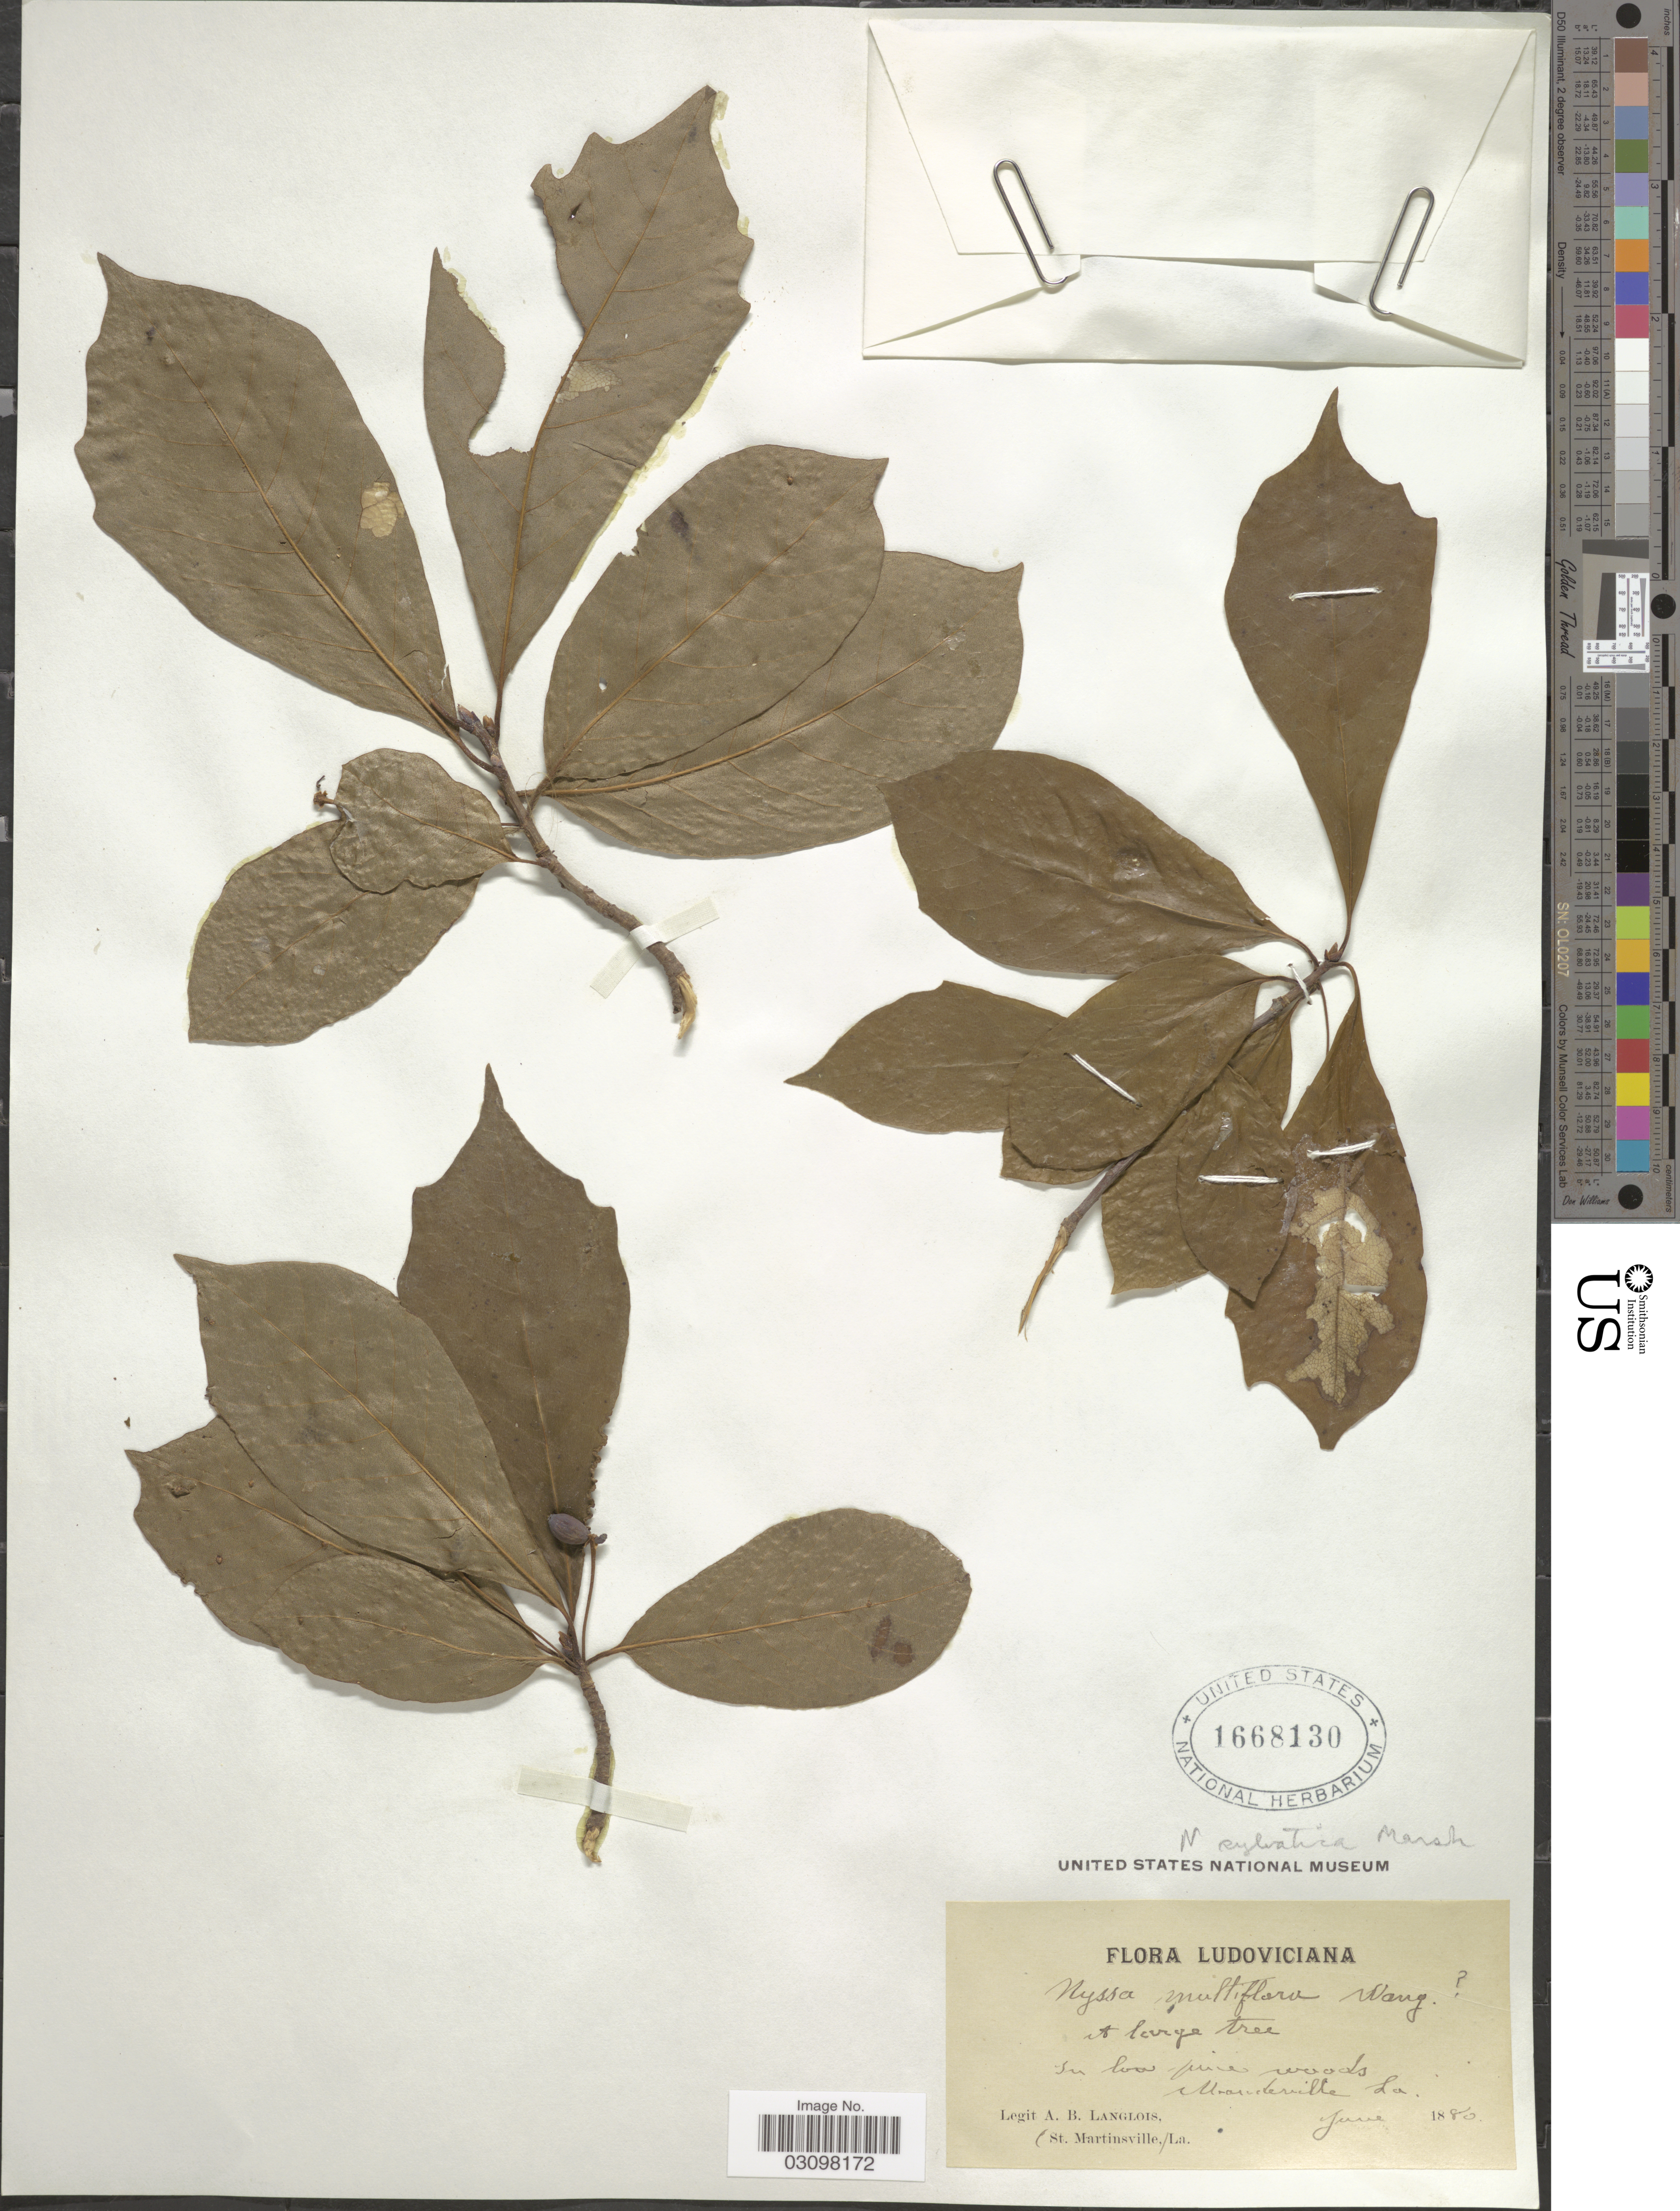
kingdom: Plantae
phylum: Tracheophyta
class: Magnoliopsida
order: Cornales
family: Nyssaceae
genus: Nyssa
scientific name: Nyssa sylvatica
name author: Marshall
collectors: A. Langlois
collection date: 1880-06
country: United States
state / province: Louisiana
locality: Mandeville.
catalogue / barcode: US 1668130